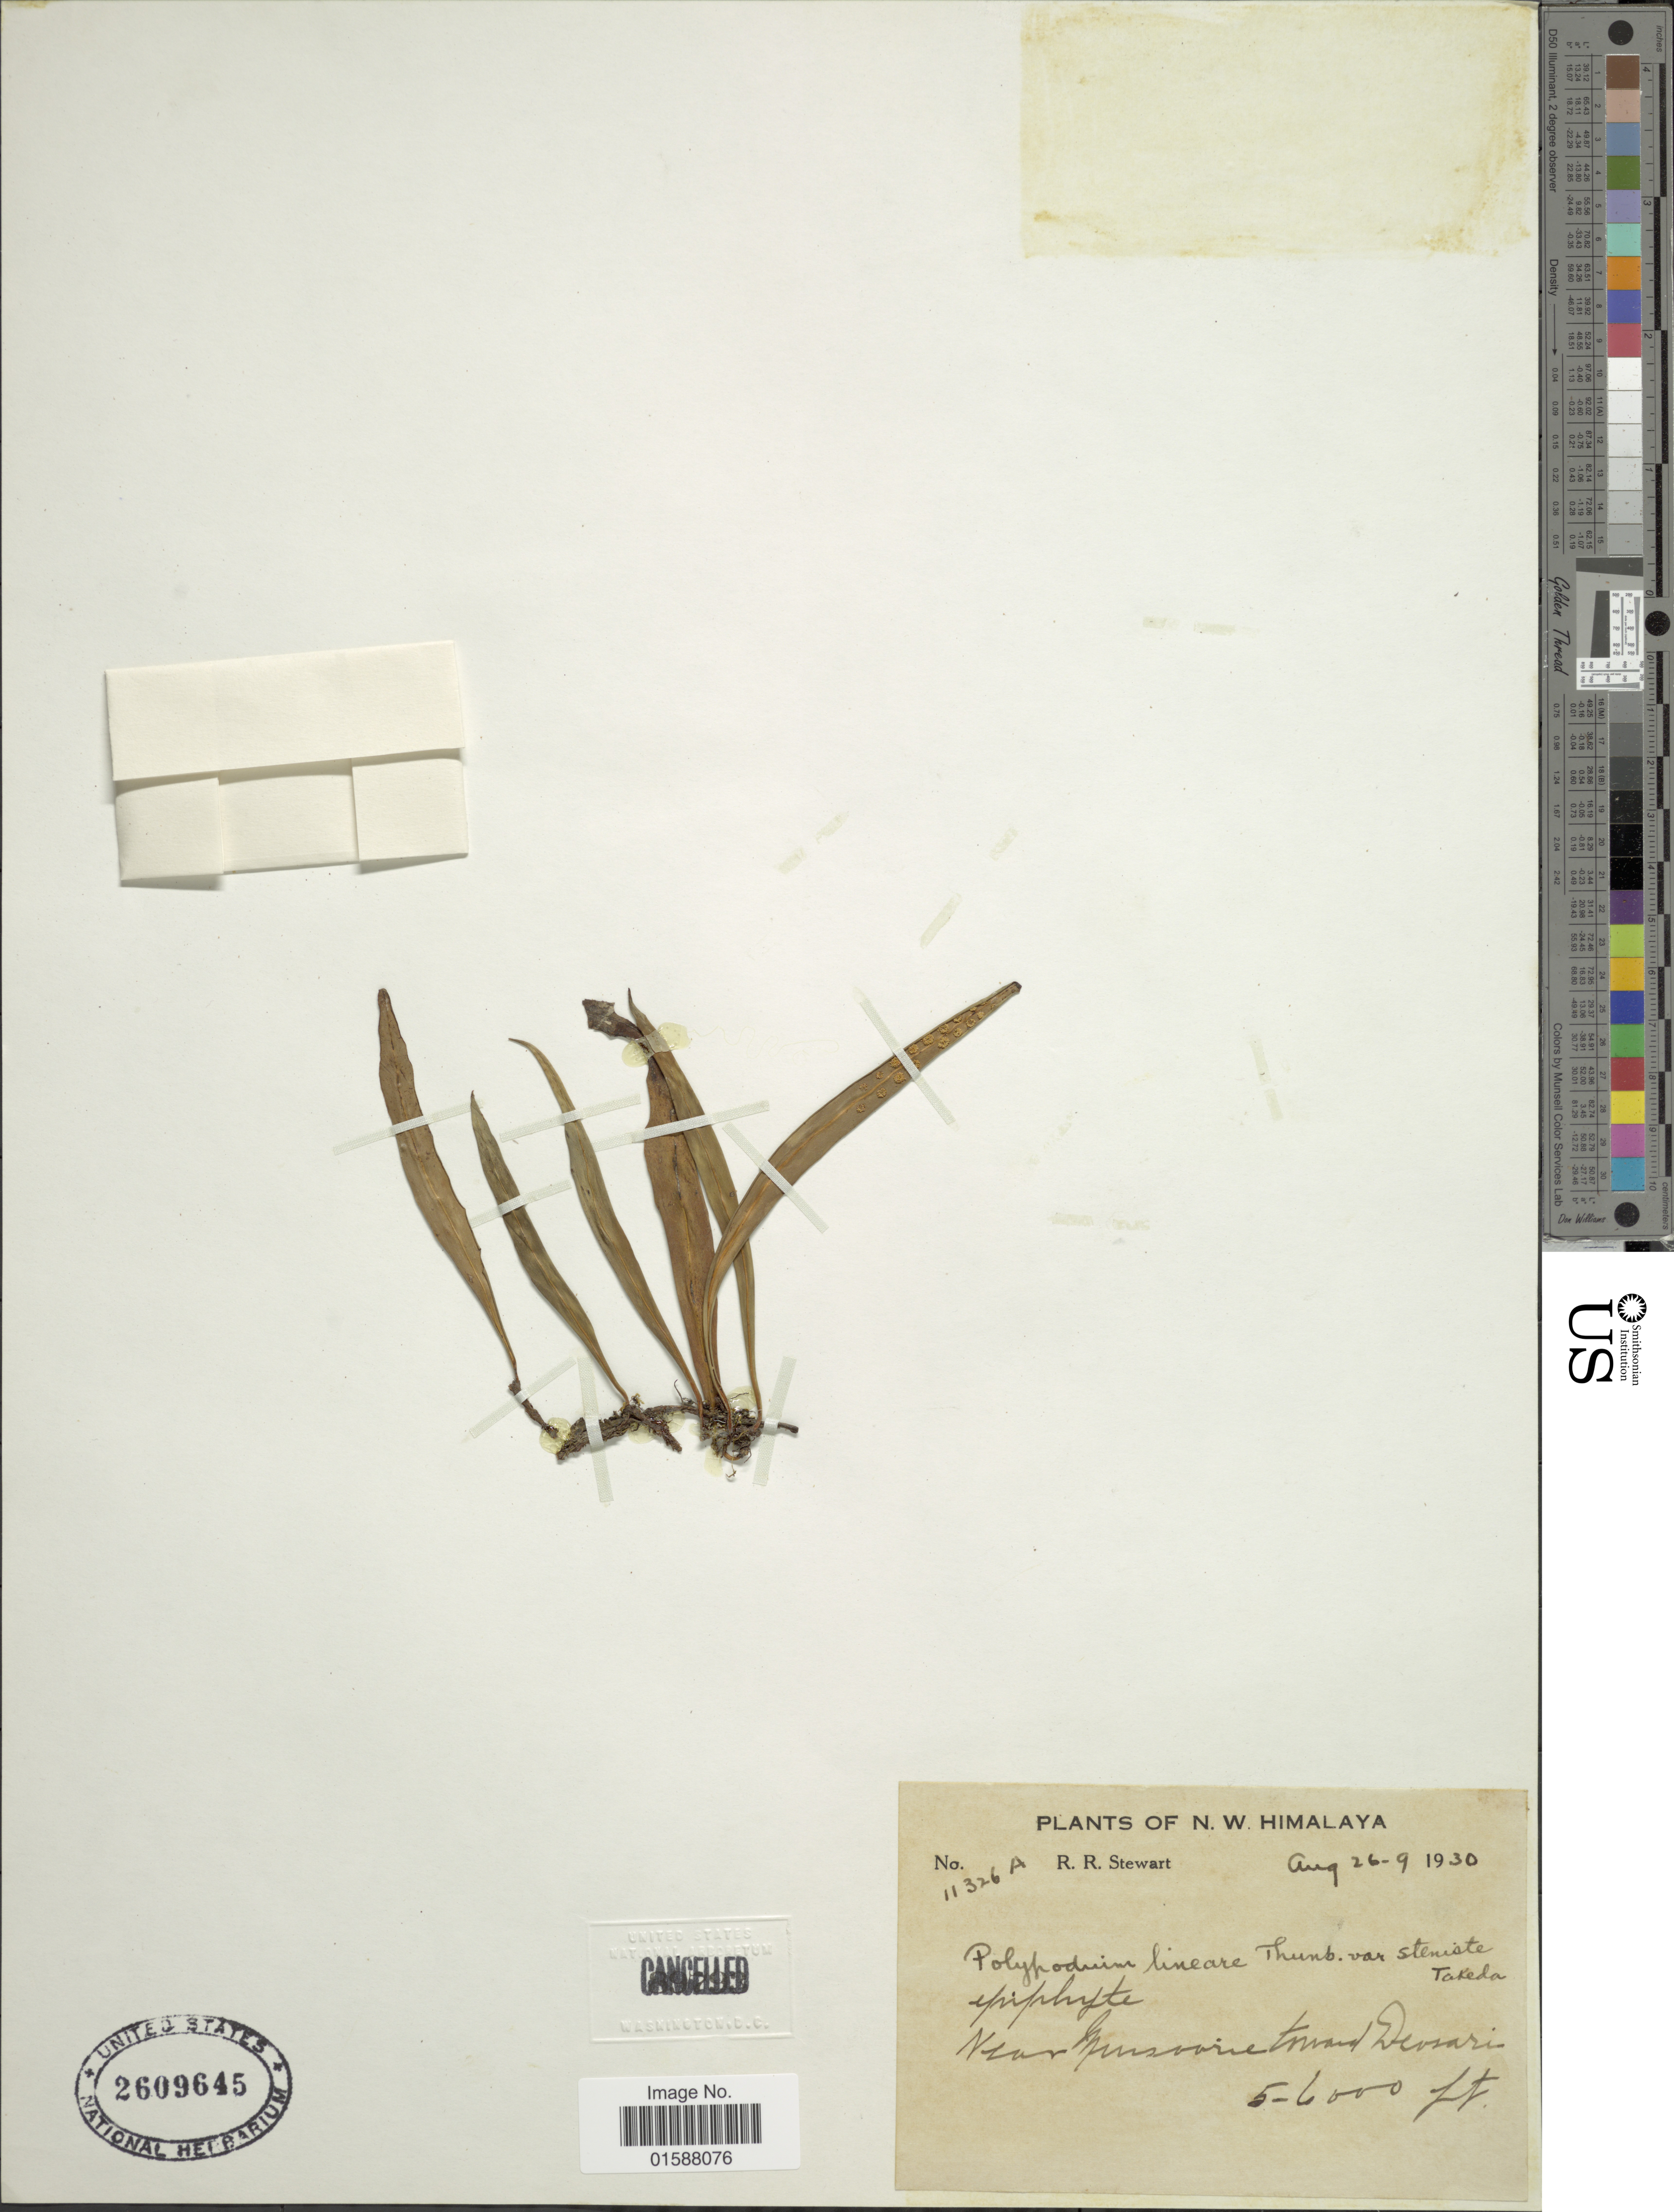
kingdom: Plantae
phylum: Tracheophyta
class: Polypodiopsida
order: Polypodiales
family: Polypodiaceae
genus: Lepisorus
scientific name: Lepisorus thunbergianus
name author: (Kaulf.) Ching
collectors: R. R. Stewart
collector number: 11326A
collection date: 1930-08-26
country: India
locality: N. W. Himalaya. Near Mussoorie toward Deosari.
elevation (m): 1524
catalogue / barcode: US 2609645